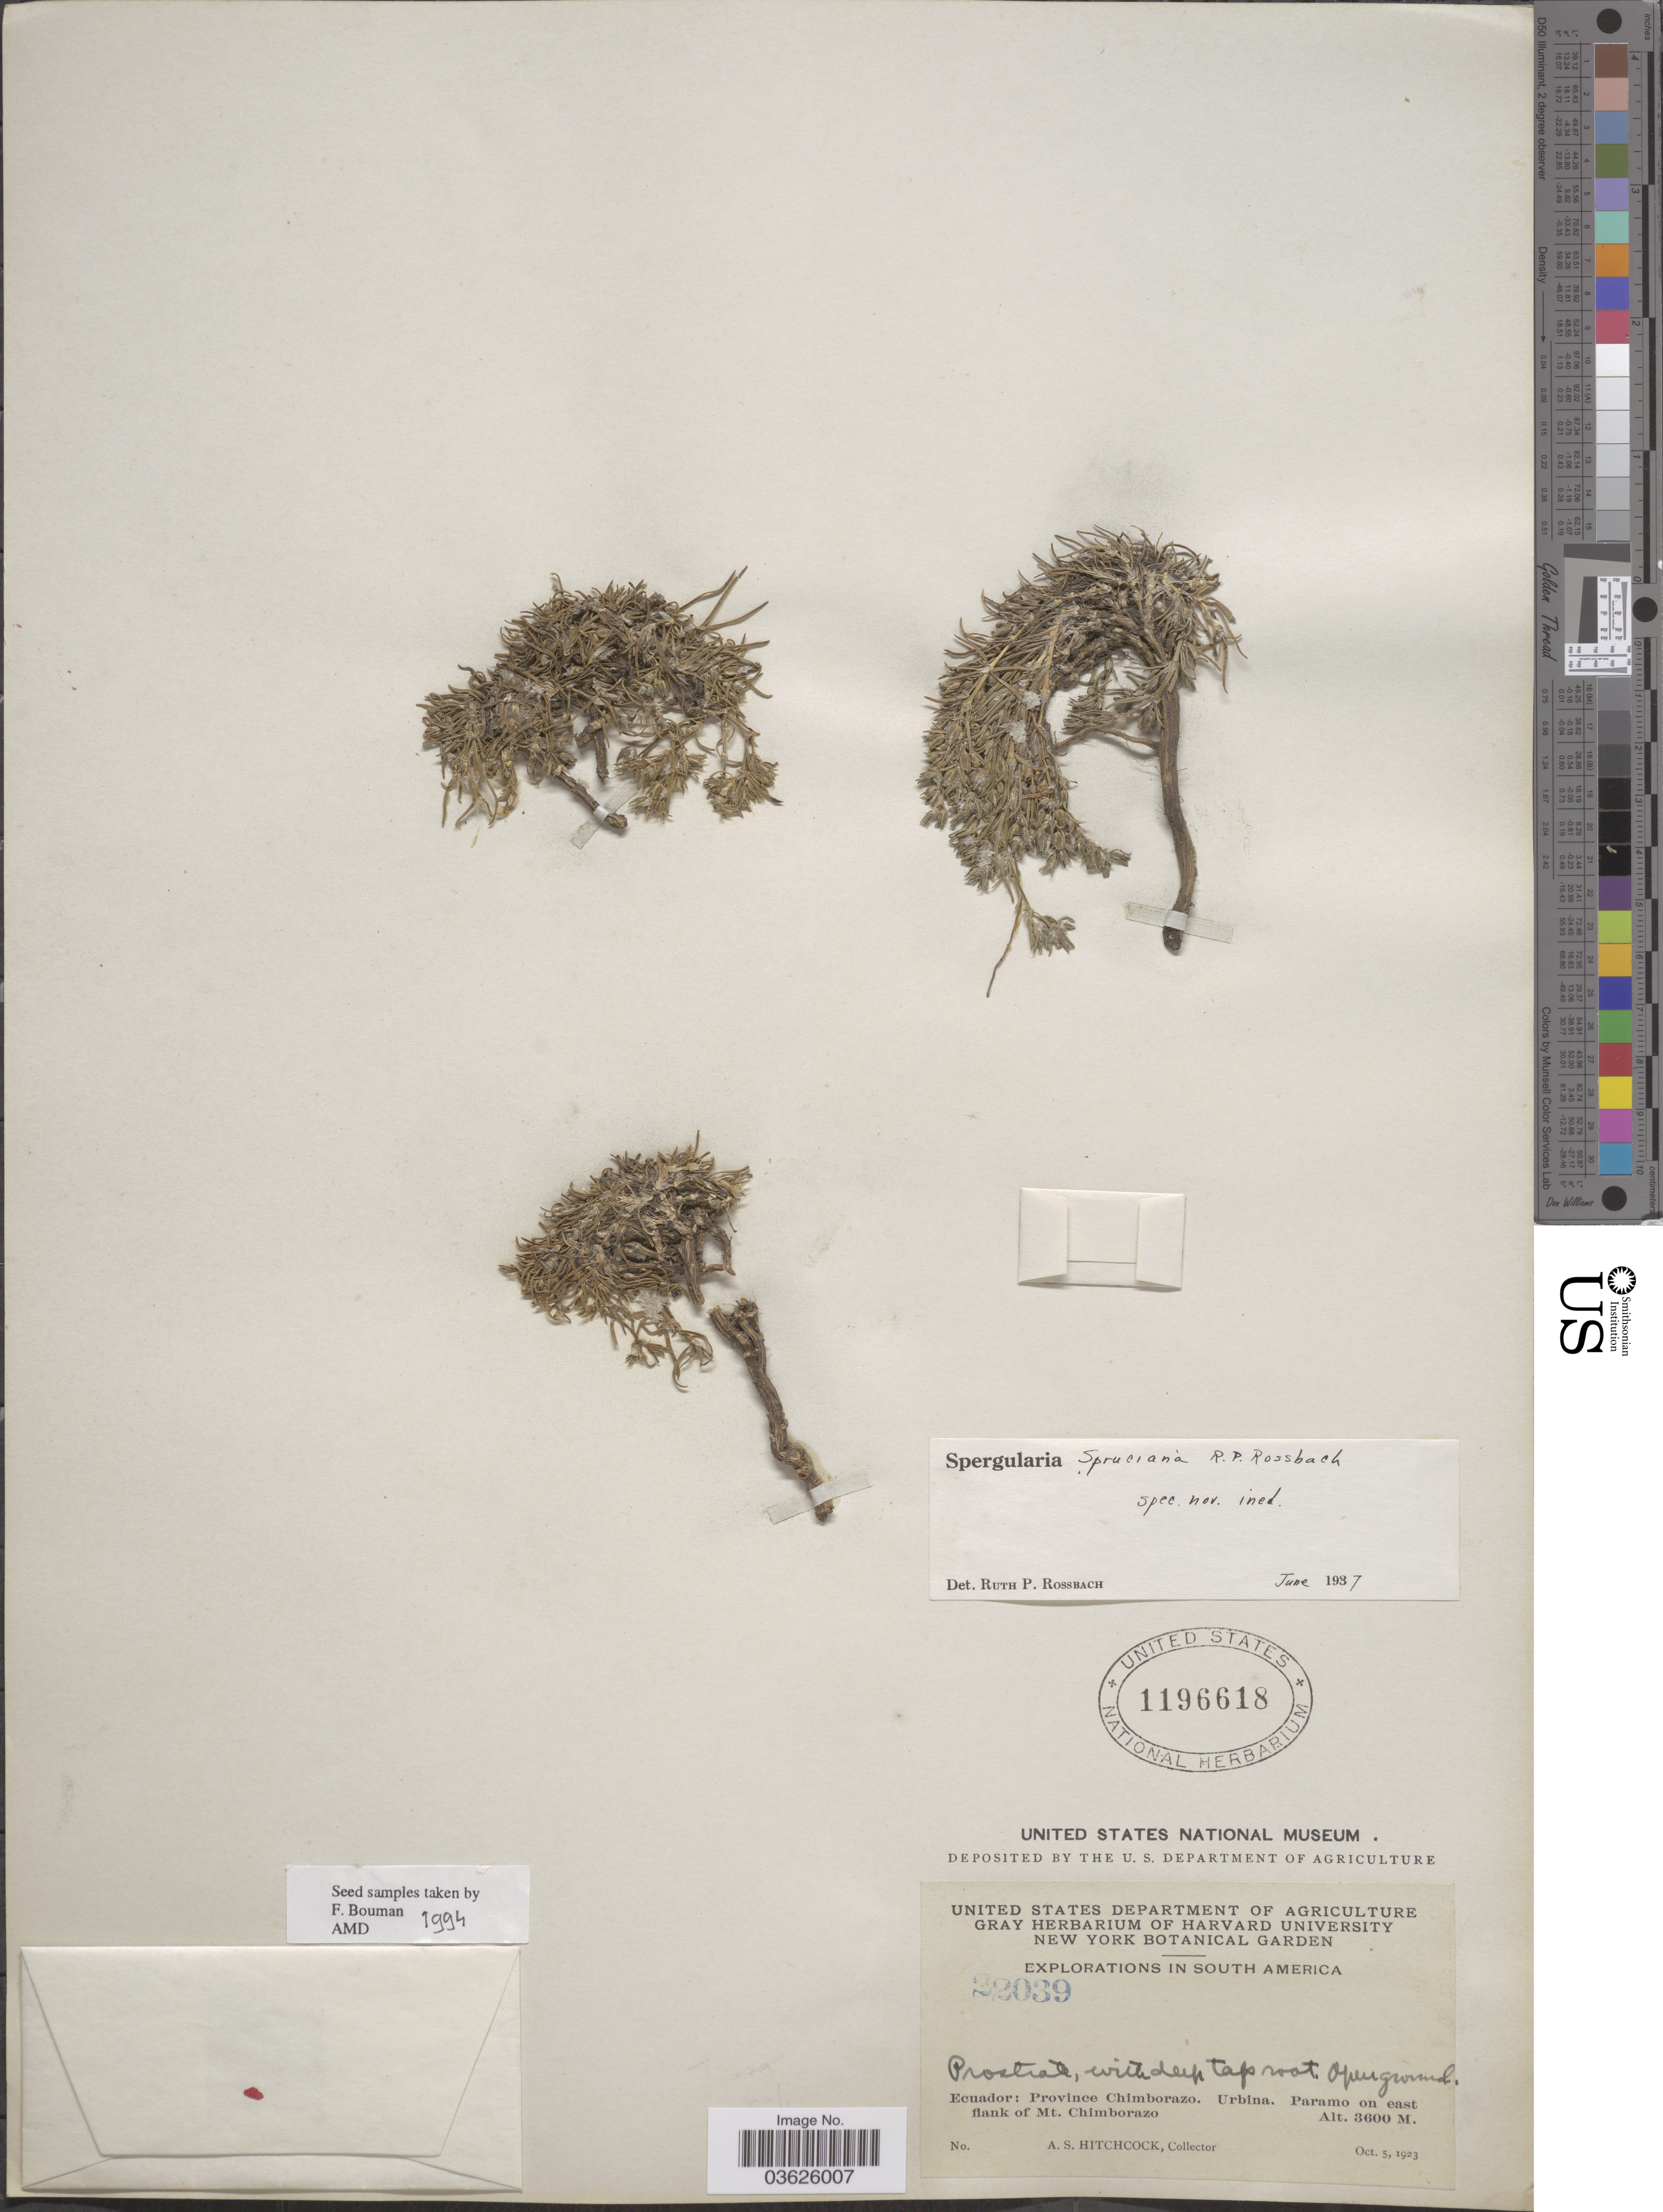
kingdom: Plantae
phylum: Tracheophyta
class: Magnoliopsida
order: Caryophyllales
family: Caryophyllaceae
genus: Spergularia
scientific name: Spergularia spruciana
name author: R. Rossbach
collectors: A. S. Hitchcock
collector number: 22039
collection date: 1923-10-05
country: Ecuador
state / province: Chimborazo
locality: Urbina. Paramo on east flank of Mt. Chimborazo.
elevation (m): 3600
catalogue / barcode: US 1196618